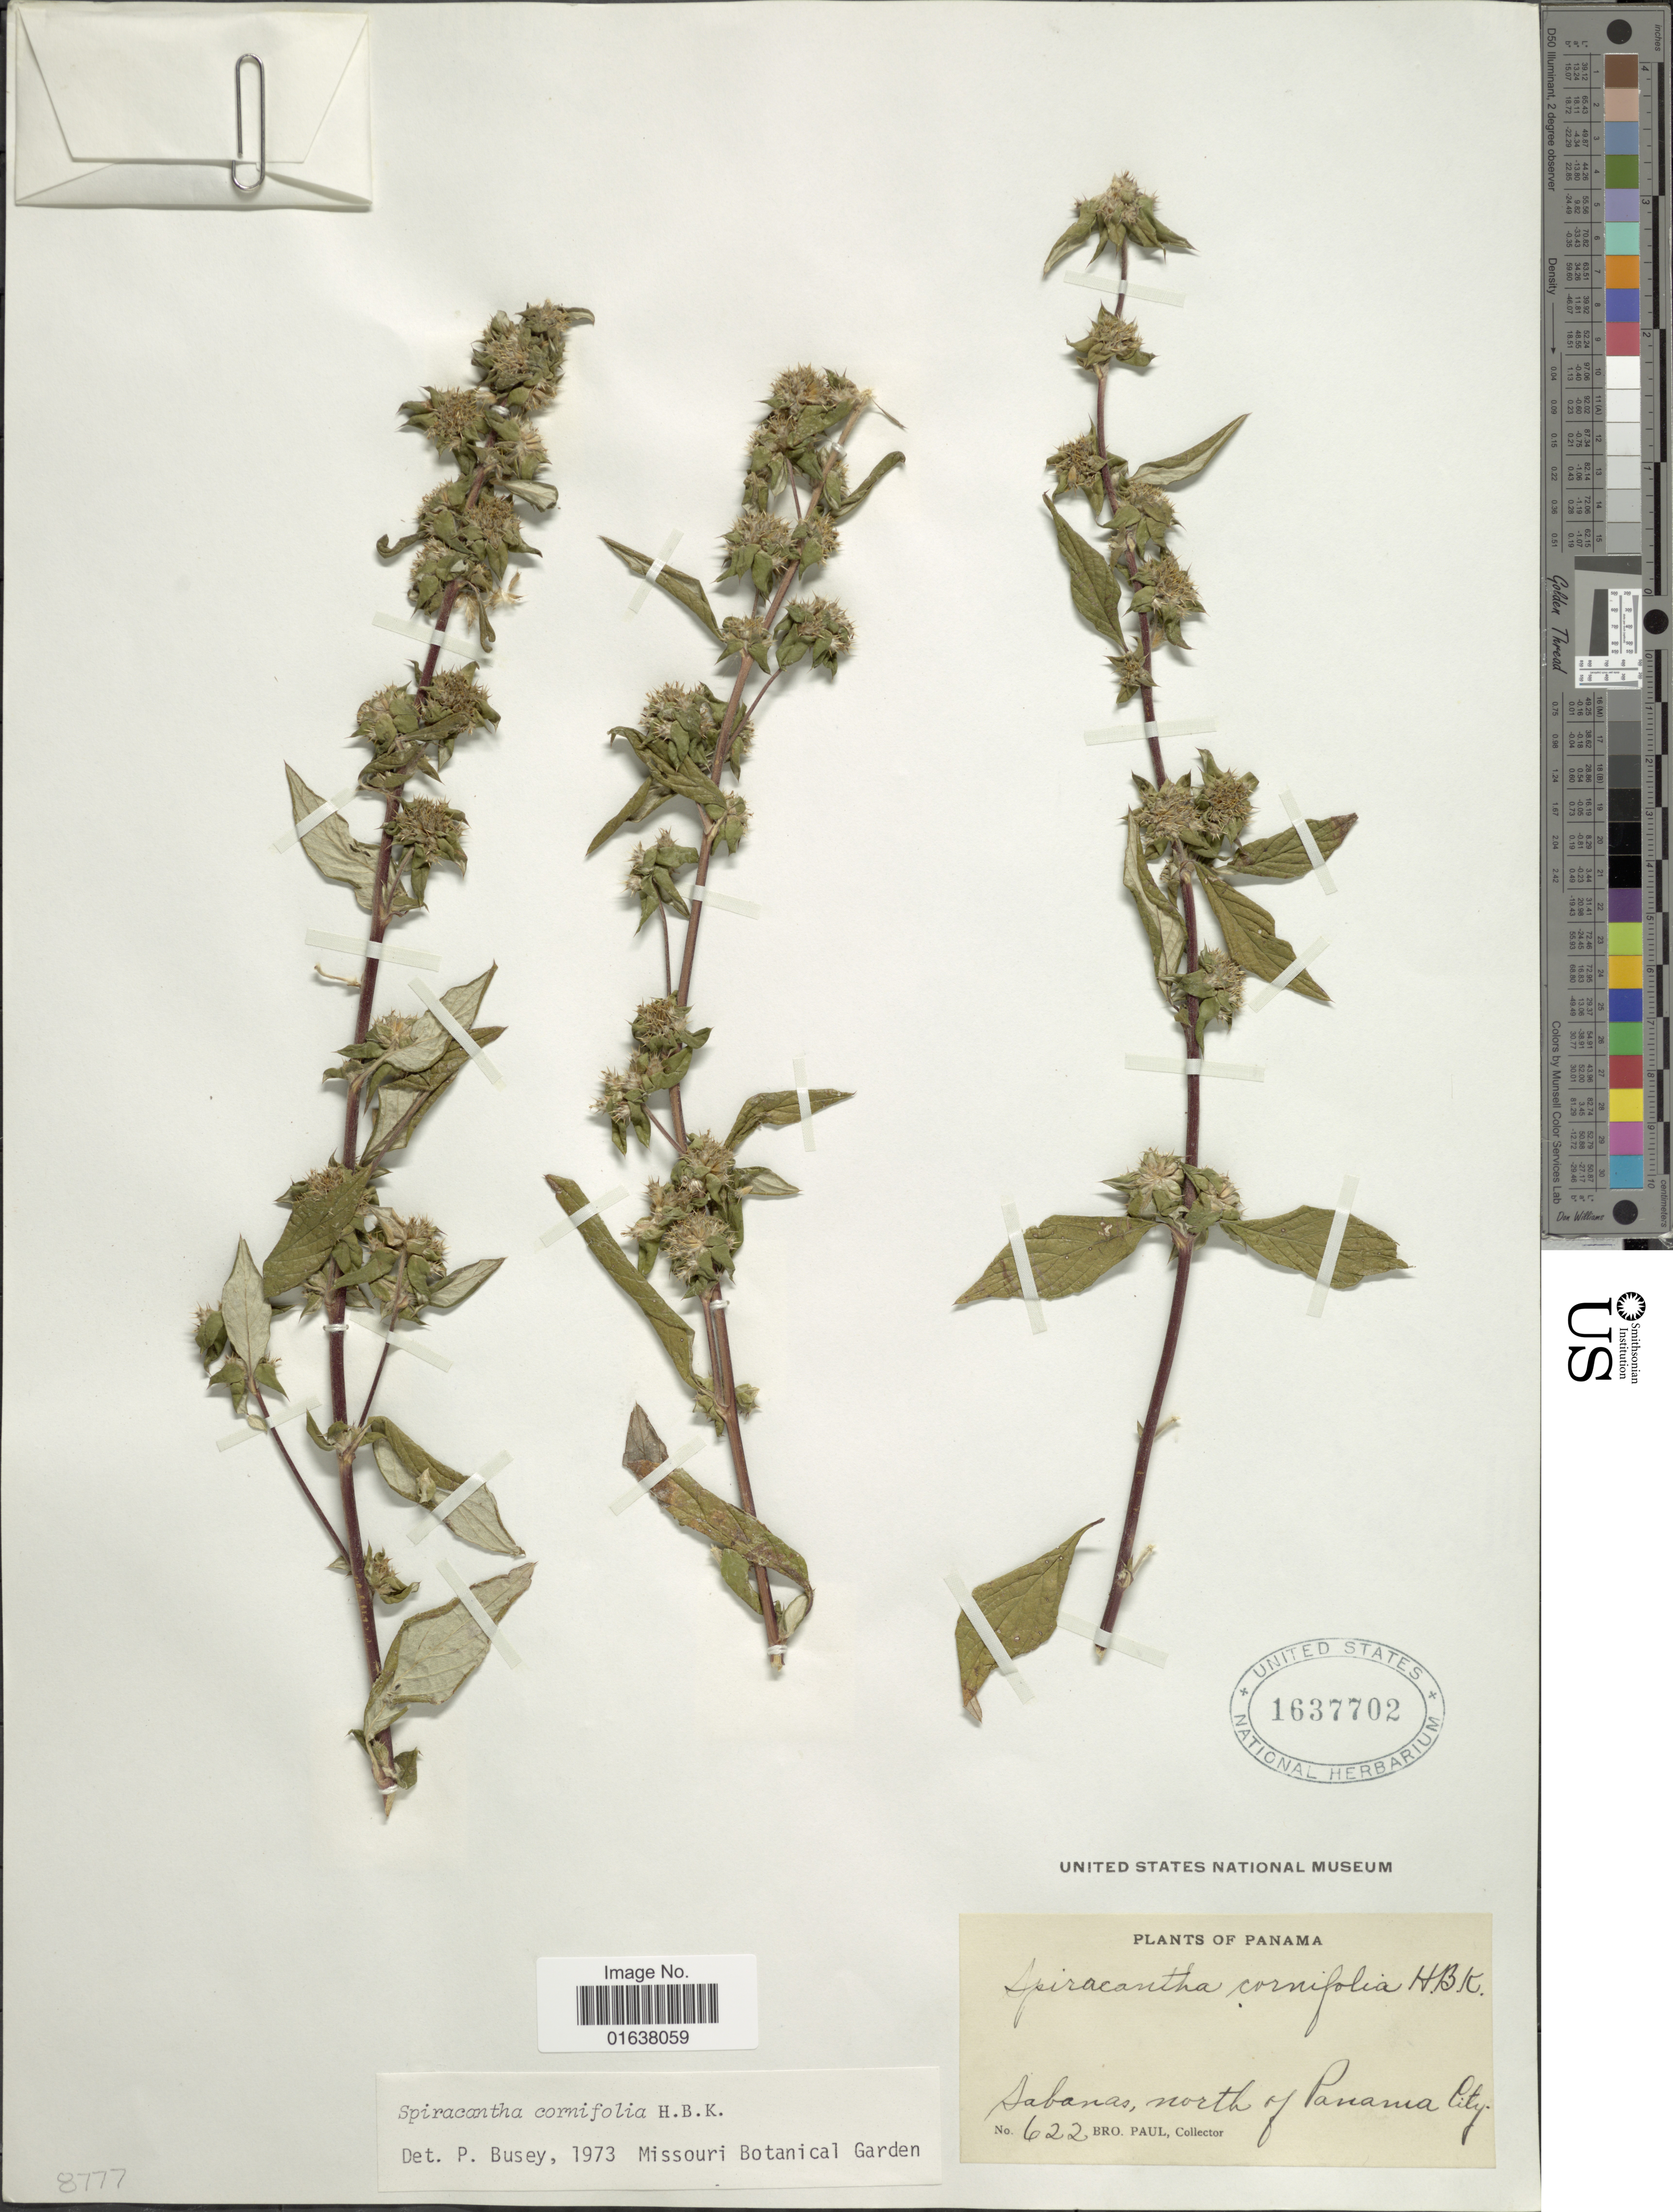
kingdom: Plantae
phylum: Tracheophyta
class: Magnoliopsida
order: Asterales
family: Asteraceae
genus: Spiracantha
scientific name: Spiracantha cornifolia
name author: Kunth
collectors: B. Paul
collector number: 622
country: Panama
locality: Sabana, north of Panama City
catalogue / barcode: US 1637702